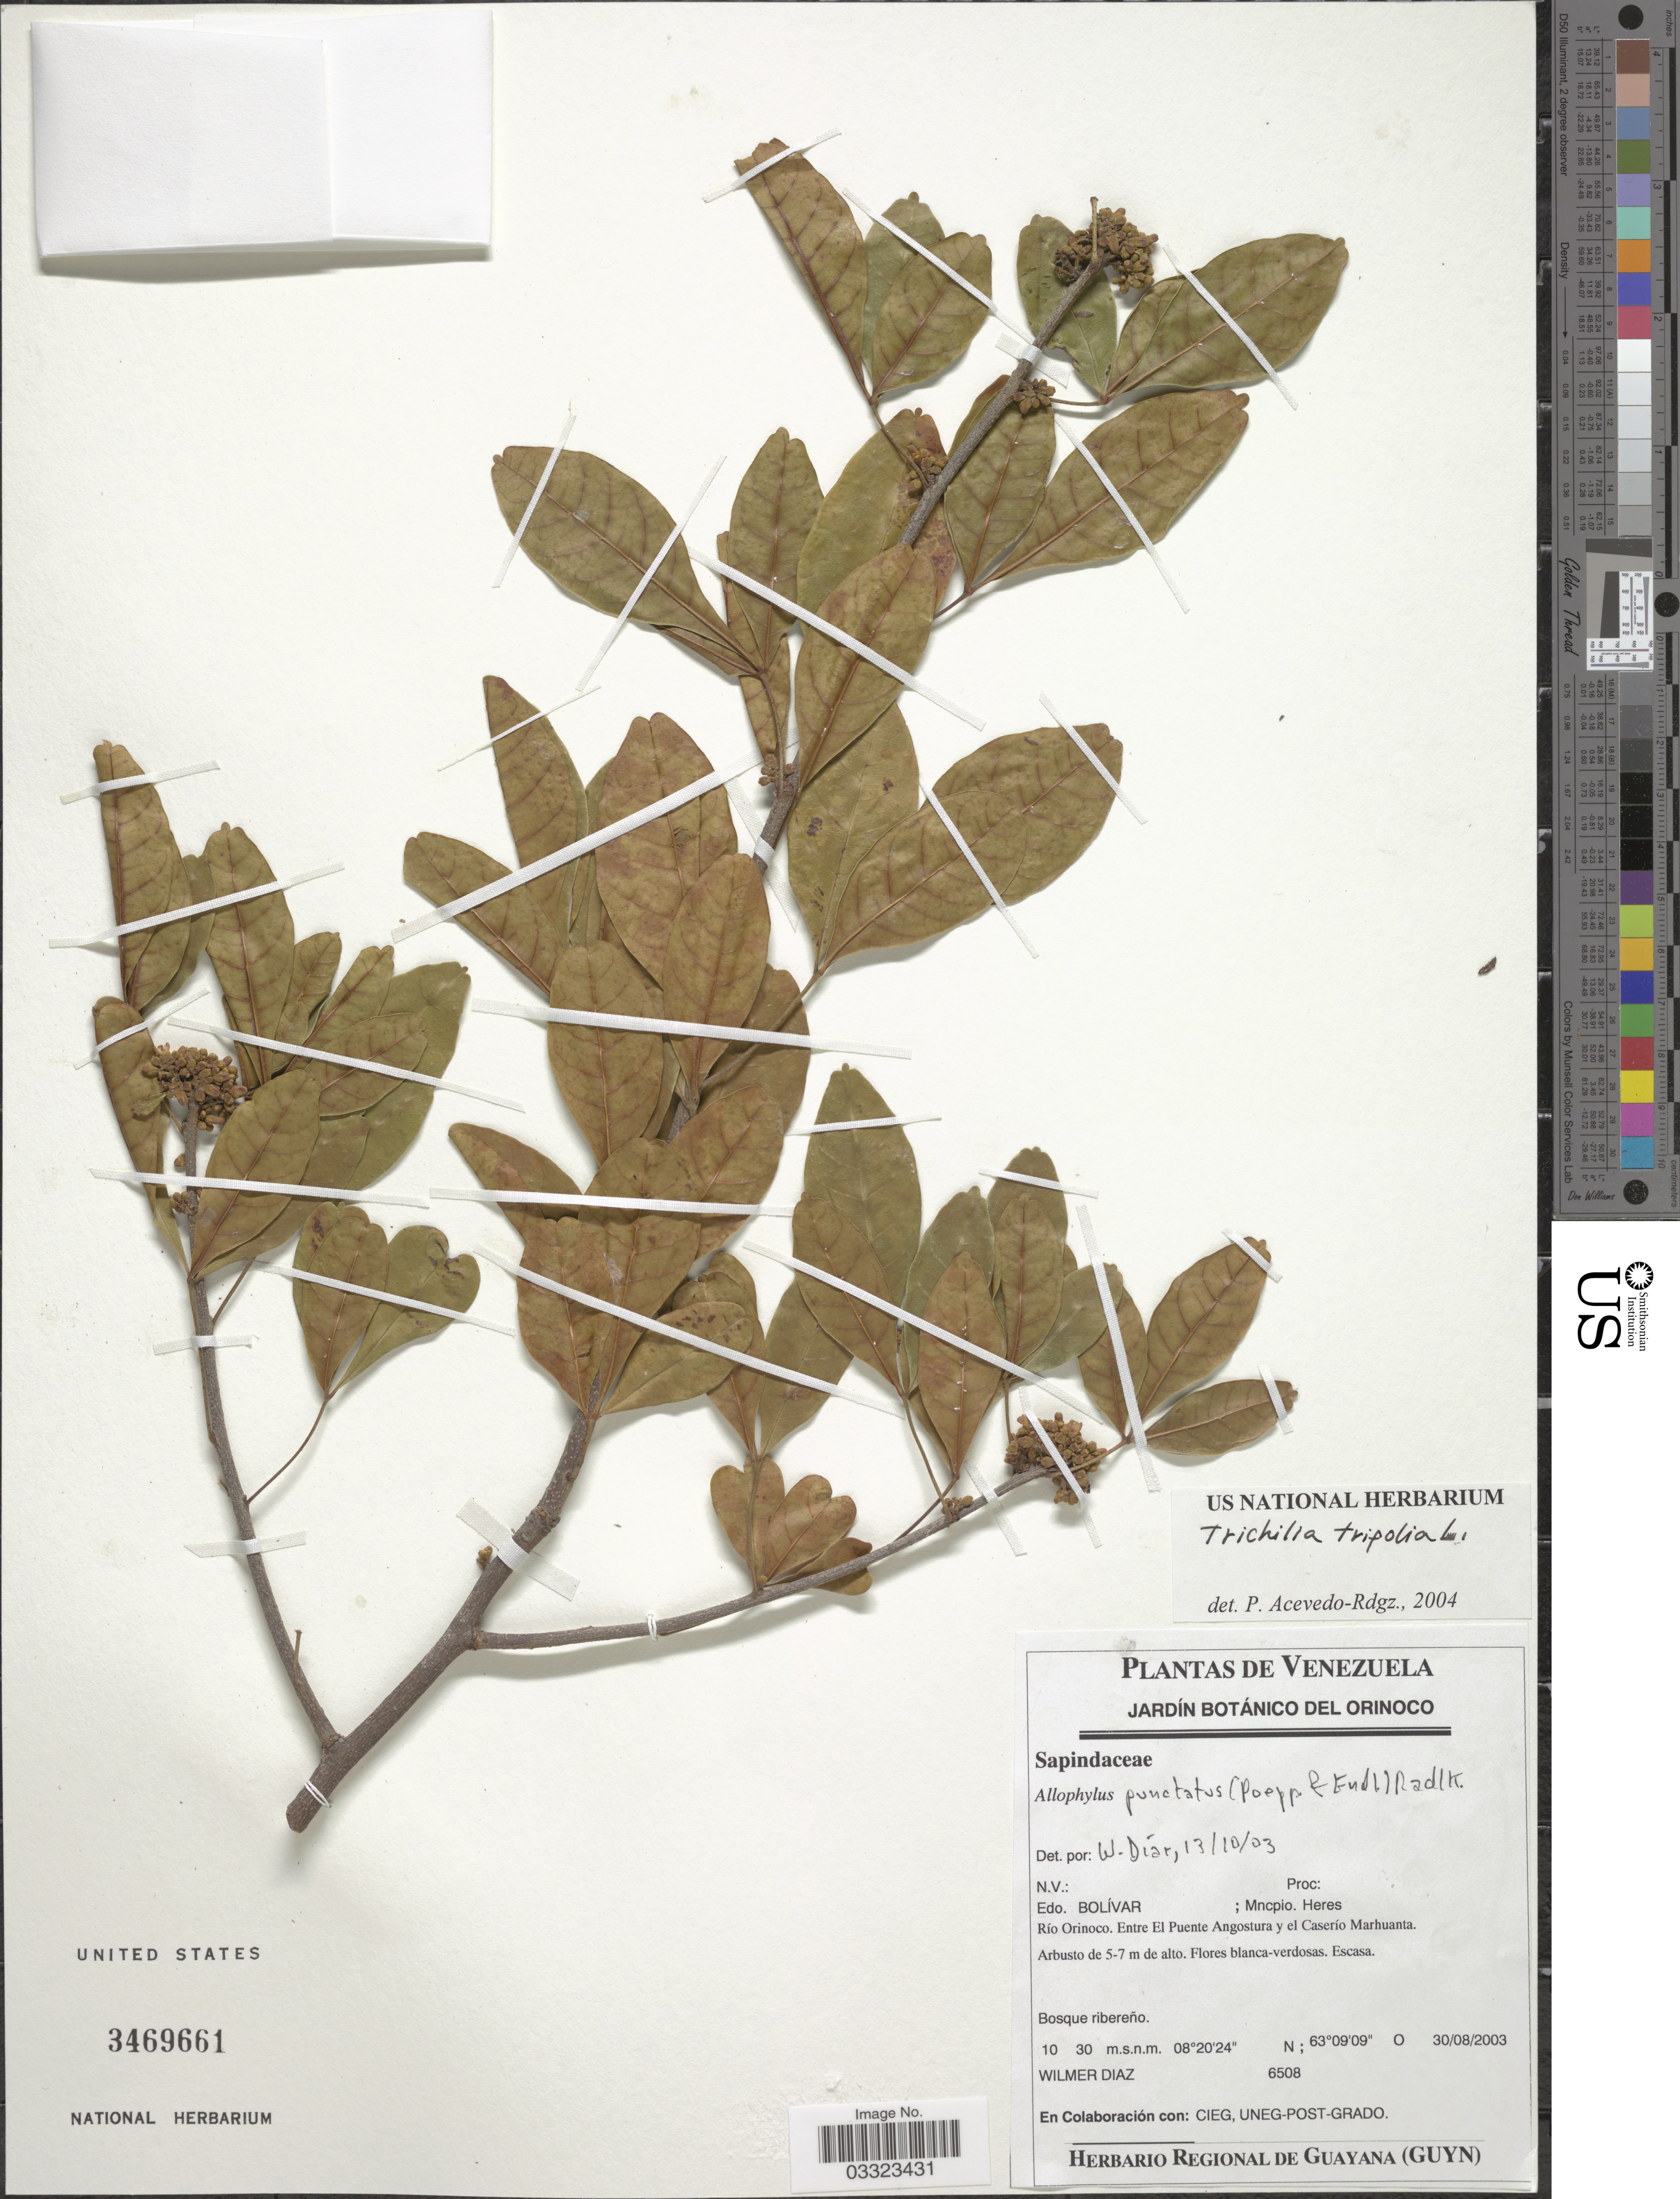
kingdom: Plantae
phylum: Tracheophyta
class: Magnoliopsida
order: Sapindales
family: Meliaceae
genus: Trichilia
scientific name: Trichilia trifolia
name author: L.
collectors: W. Díaz P.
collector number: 6508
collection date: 2003-08-30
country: Venezuela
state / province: Bolivar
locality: Mncpio. Heres, Río Orinoco. Entre El Puente Angostura y Caserío Marhuanta.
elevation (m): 10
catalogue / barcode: US 3469661